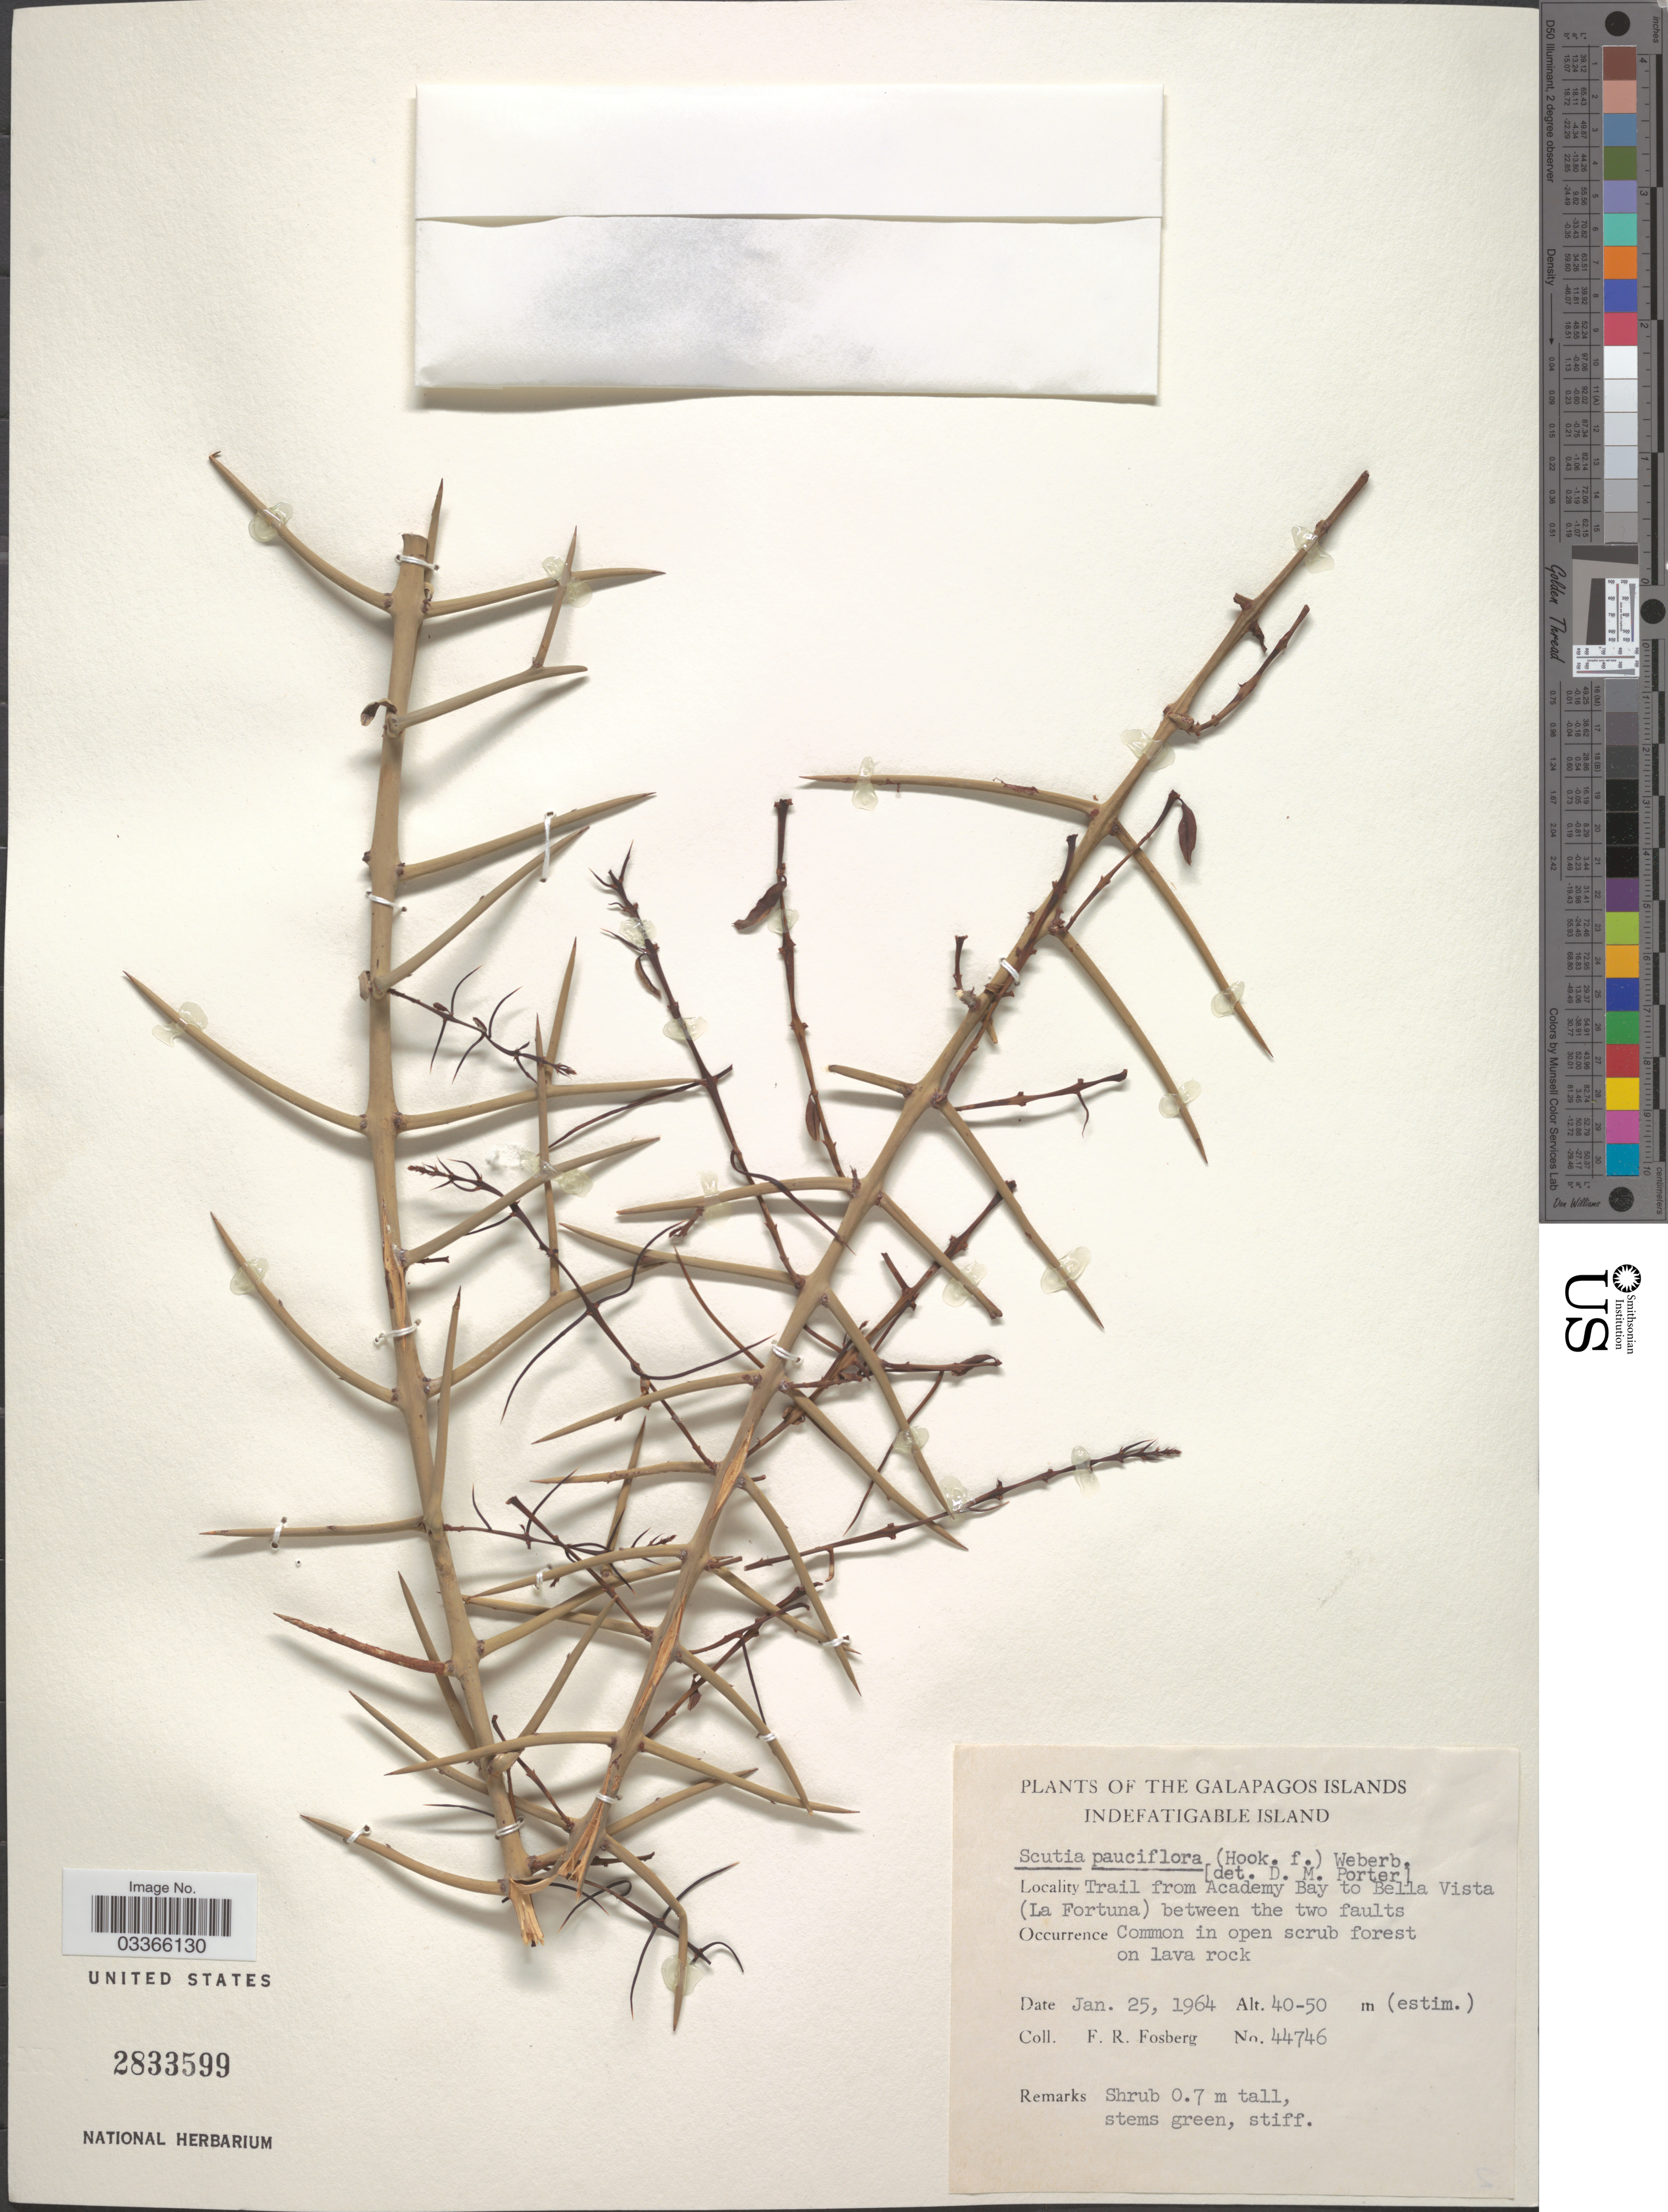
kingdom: Plantae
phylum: Tracheophyta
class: Magnoliopsida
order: Rosales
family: Rhamnaceae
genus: Scutia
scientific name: Scutia pauciflora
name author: (Hook. f.) Weberb.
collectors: F. R. Fosberg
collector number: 44746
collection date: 1964-01-25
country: Ecuador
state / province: Colón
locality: The Galapagos Islands, Indefatigable Island, Trail from Academy Bay to Bella Vista (La Fortuna) between the two faults.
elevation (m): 40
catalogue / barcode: US 2833599